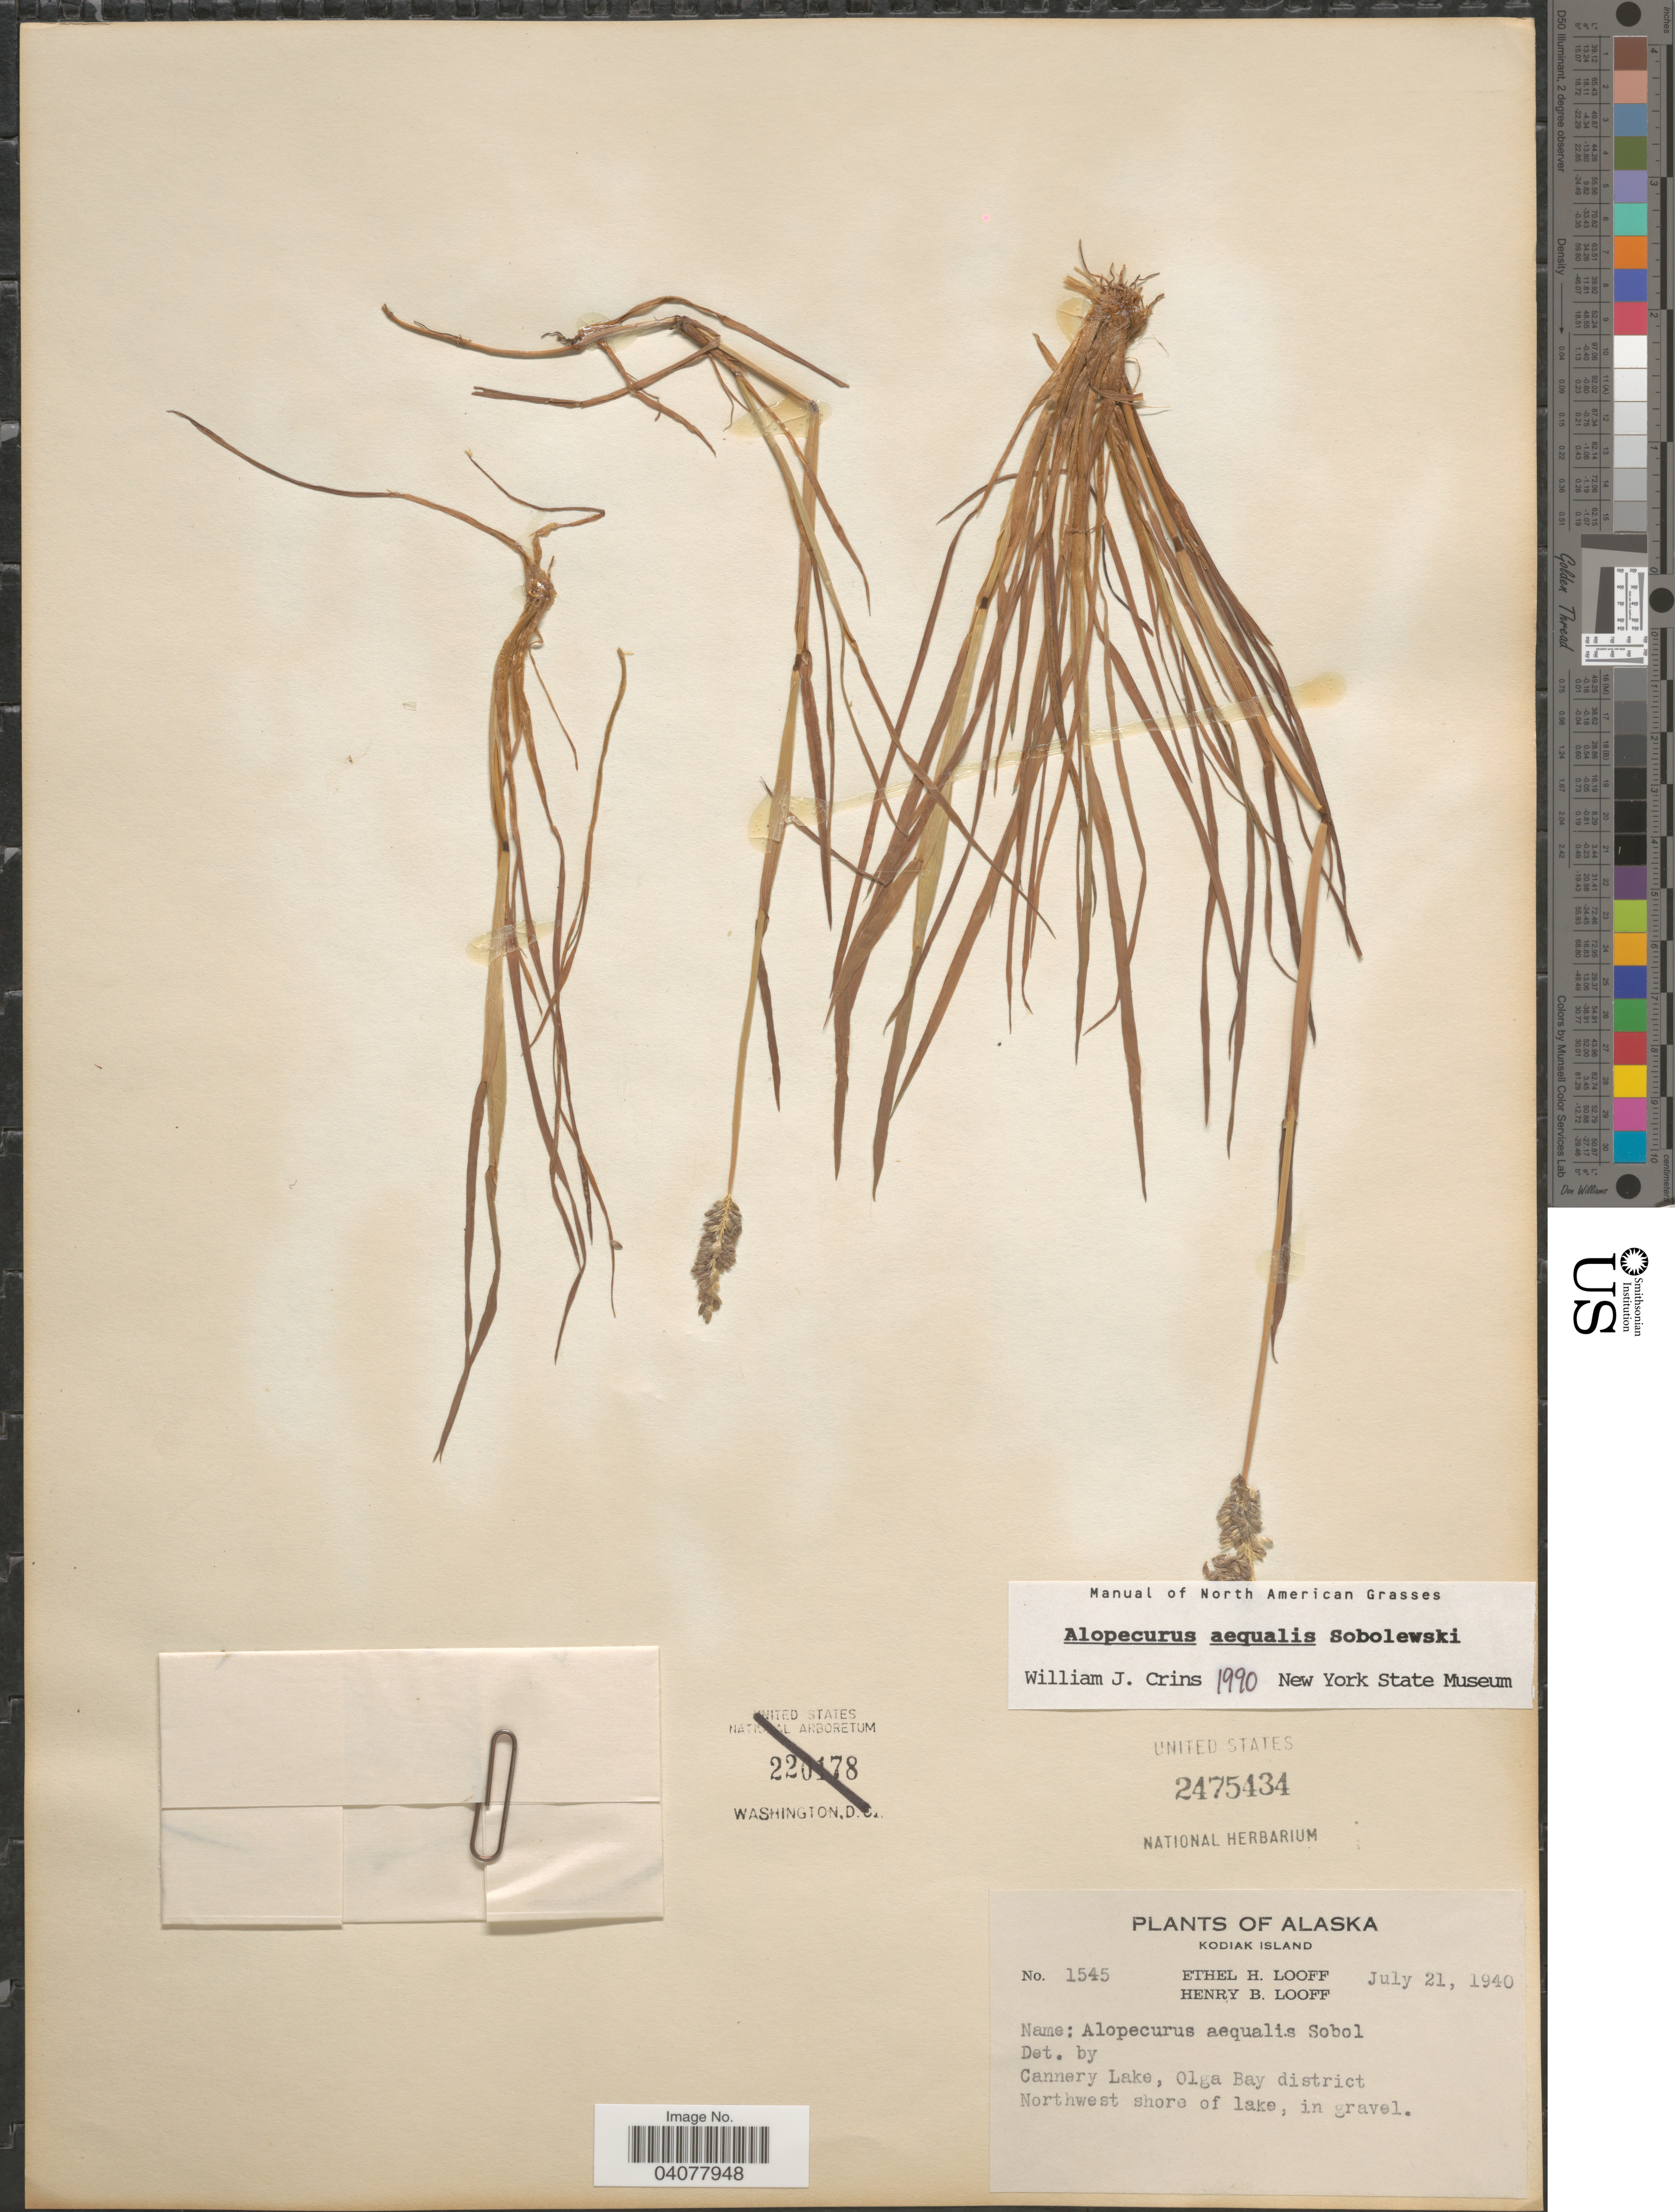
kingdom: Plantae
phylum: Tracheophyta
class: Liliopsida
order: Poales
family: Poaceae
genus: Alopecurus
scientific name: Alopecurus aequalis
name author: Sobol.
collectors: E. Looff & H. Looff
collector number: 1545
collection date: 1940-07-21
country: United States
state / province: Alaska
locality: Kodiak Island, Cannery Lake, Olga Bay district. Northwest shore of lake, in gravel.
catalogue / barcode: US 2475434